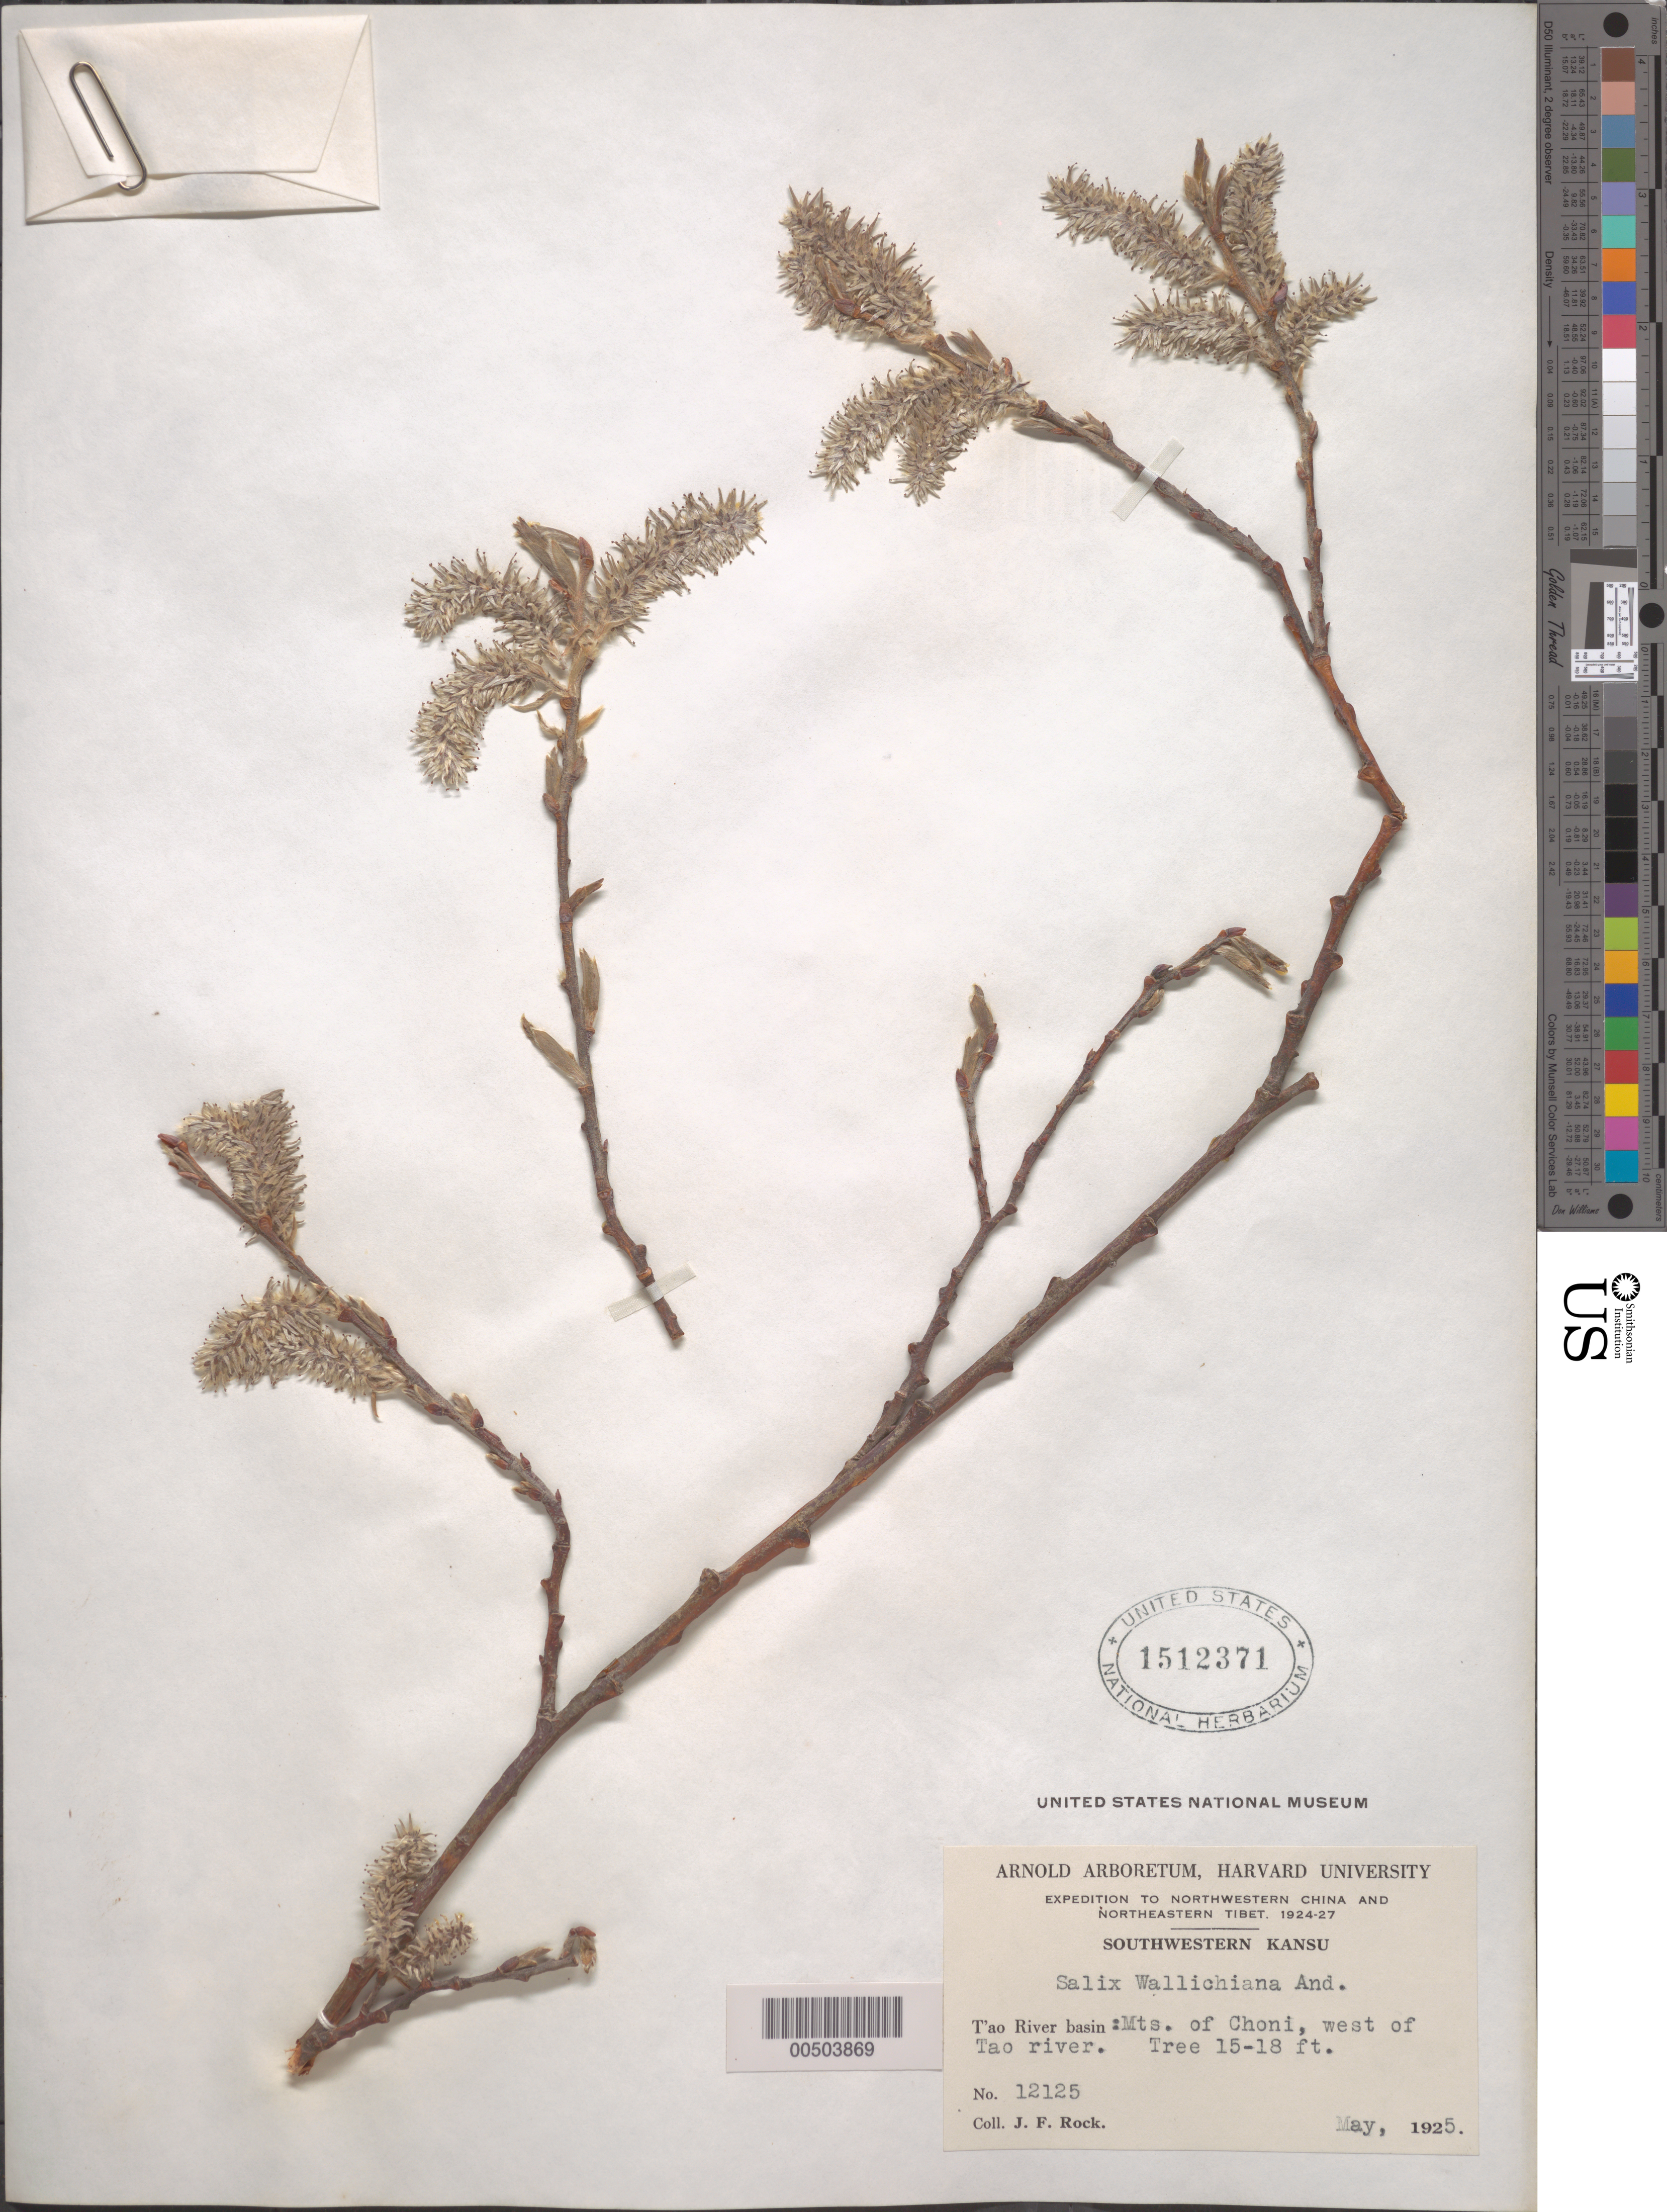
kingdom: Plantae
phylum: Tracheophyta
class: Magnoliopsida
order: Malpighiales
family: Salicaceae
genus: Salix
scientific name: Salix wallichiana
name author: Andersson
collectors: J. F. Rock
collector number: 12125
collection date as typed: May 1925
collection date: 1925-05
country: China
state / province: Gansu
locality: Tao River basin: Mts. of Choni, west of Tao River.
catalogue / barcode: US 1512371